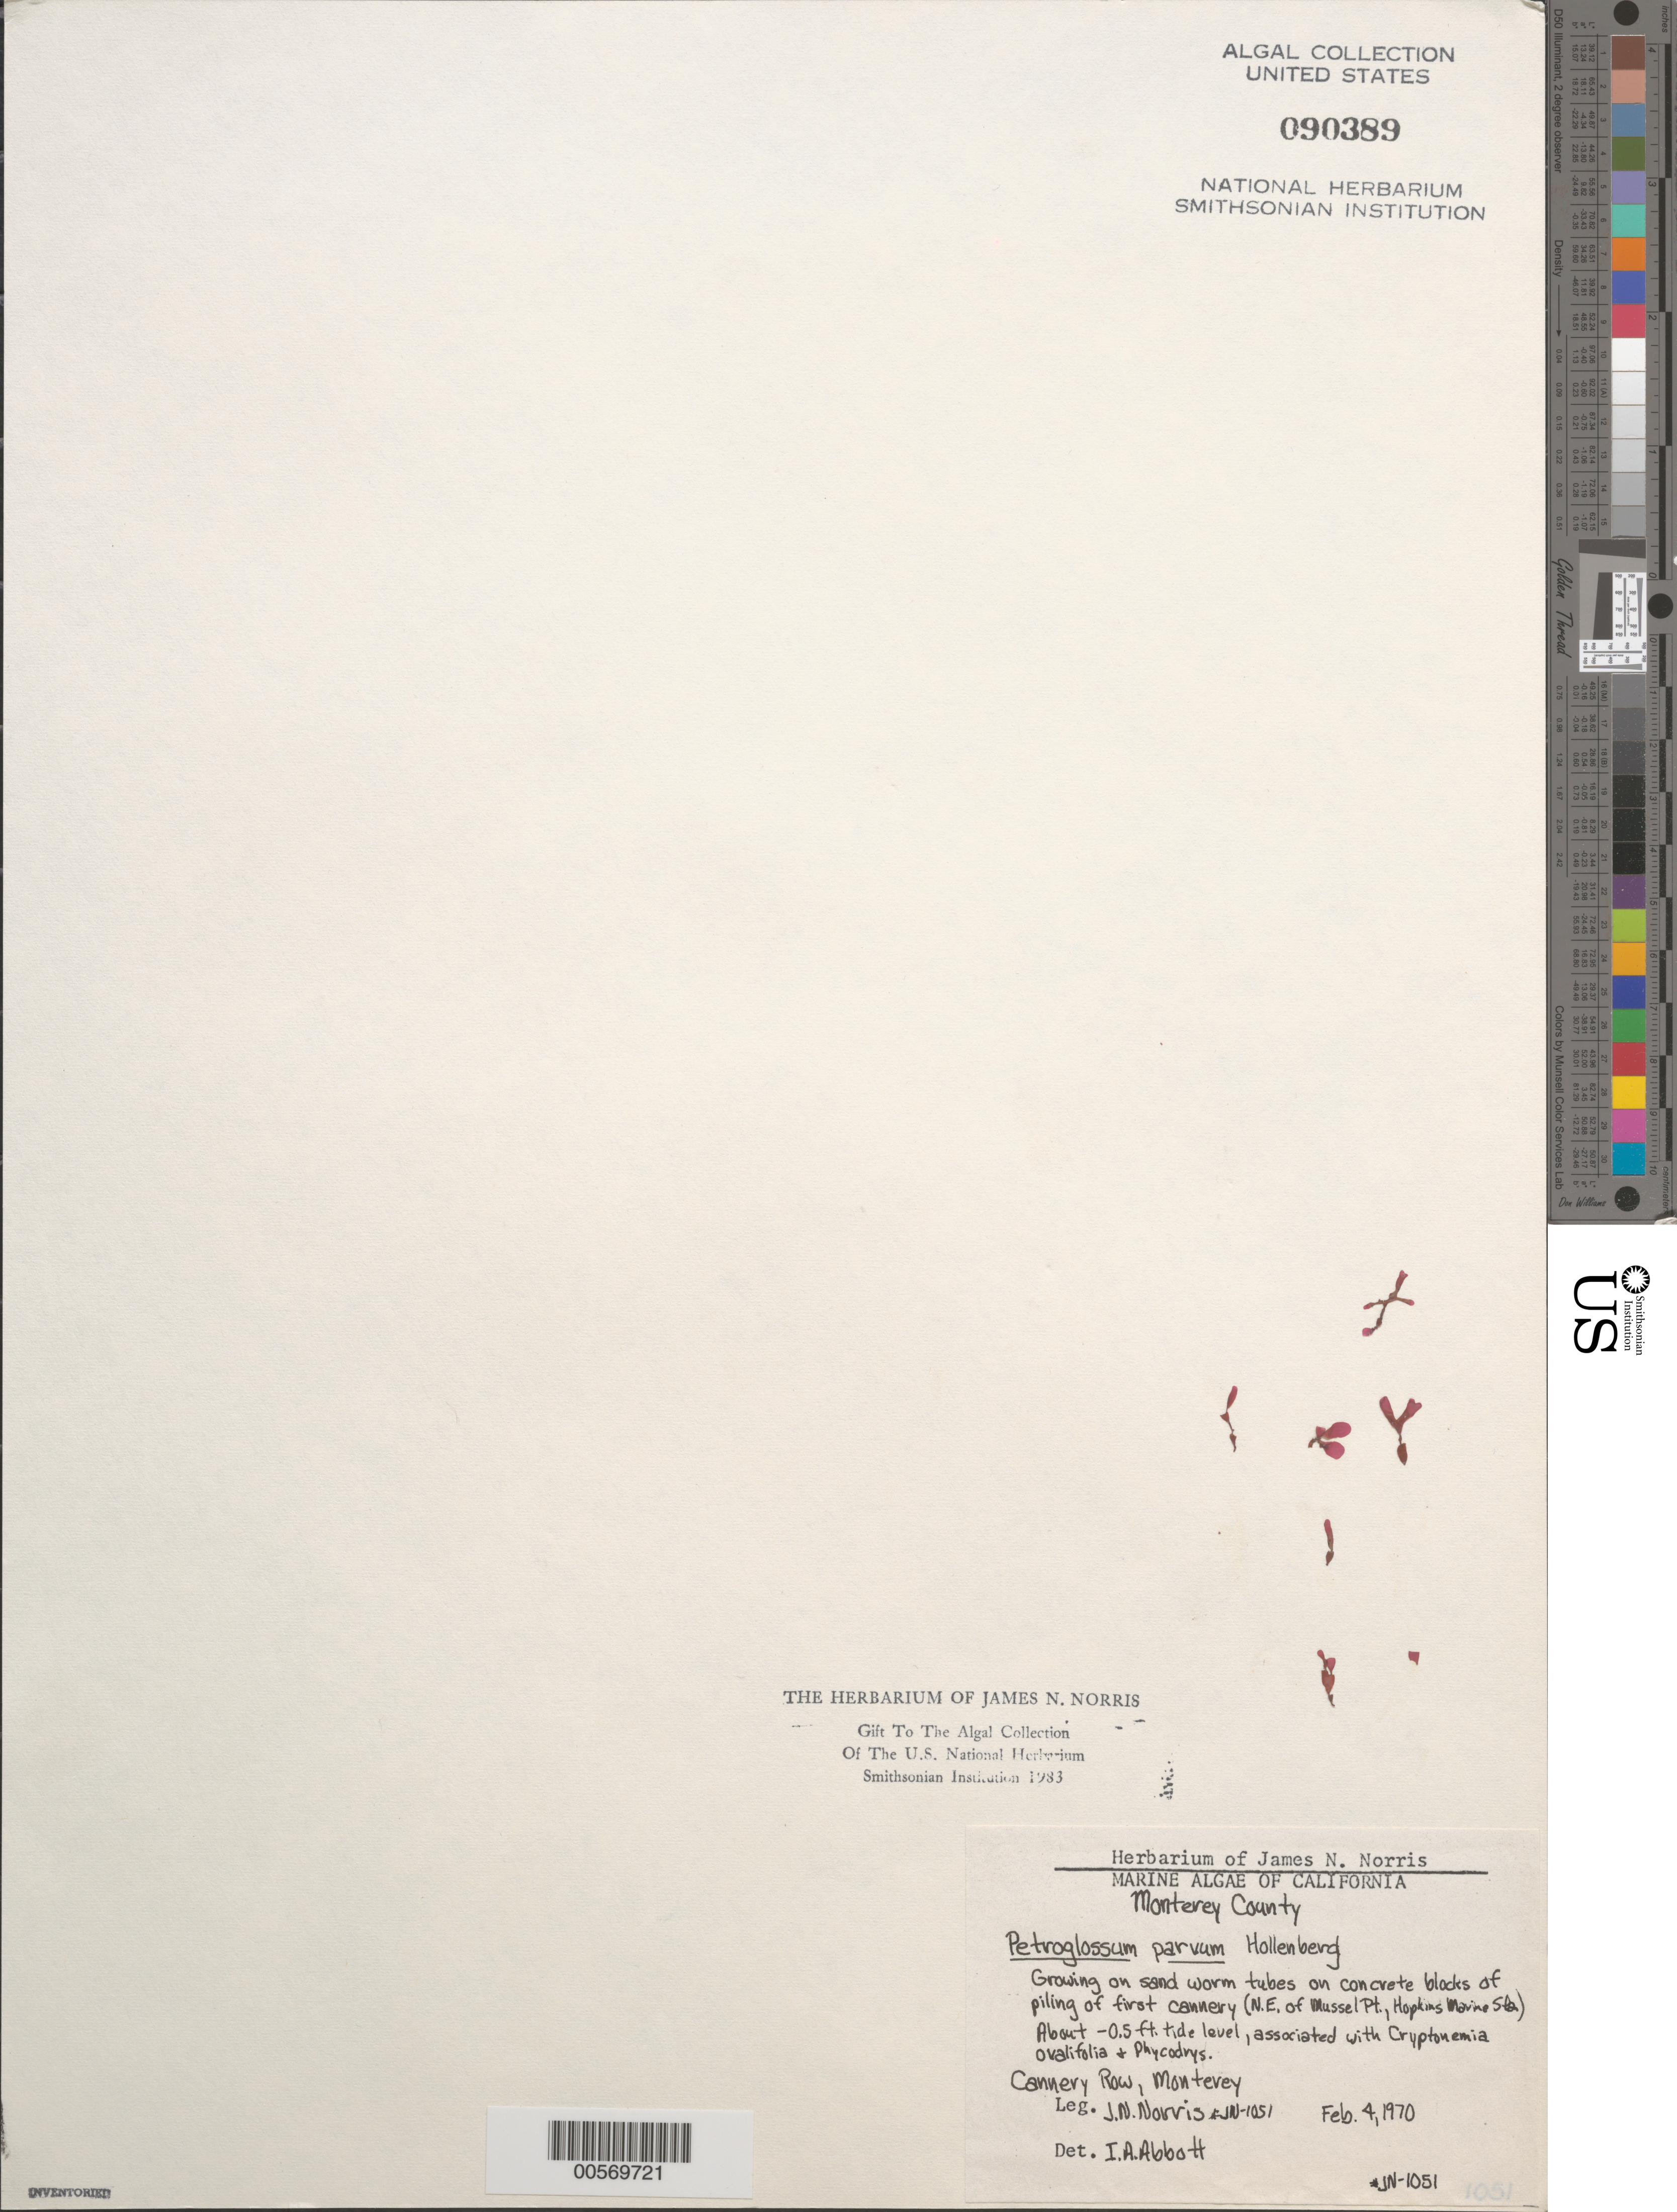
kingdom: Plantae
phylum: Rhodophyta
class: Florideophyceae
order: Gigartinales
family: Phyllophoraceae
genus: Petroglossum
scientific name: Petroglossum parvum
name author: Hollenb.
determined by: Abbott, Isabella A.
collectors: J. N. Norris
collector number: JN-1051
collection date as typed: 04 Feb 1970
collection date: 1970-02-04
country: United States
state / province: California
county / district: Monterey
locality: Cannery Row, Monterey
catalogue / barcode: US 90389